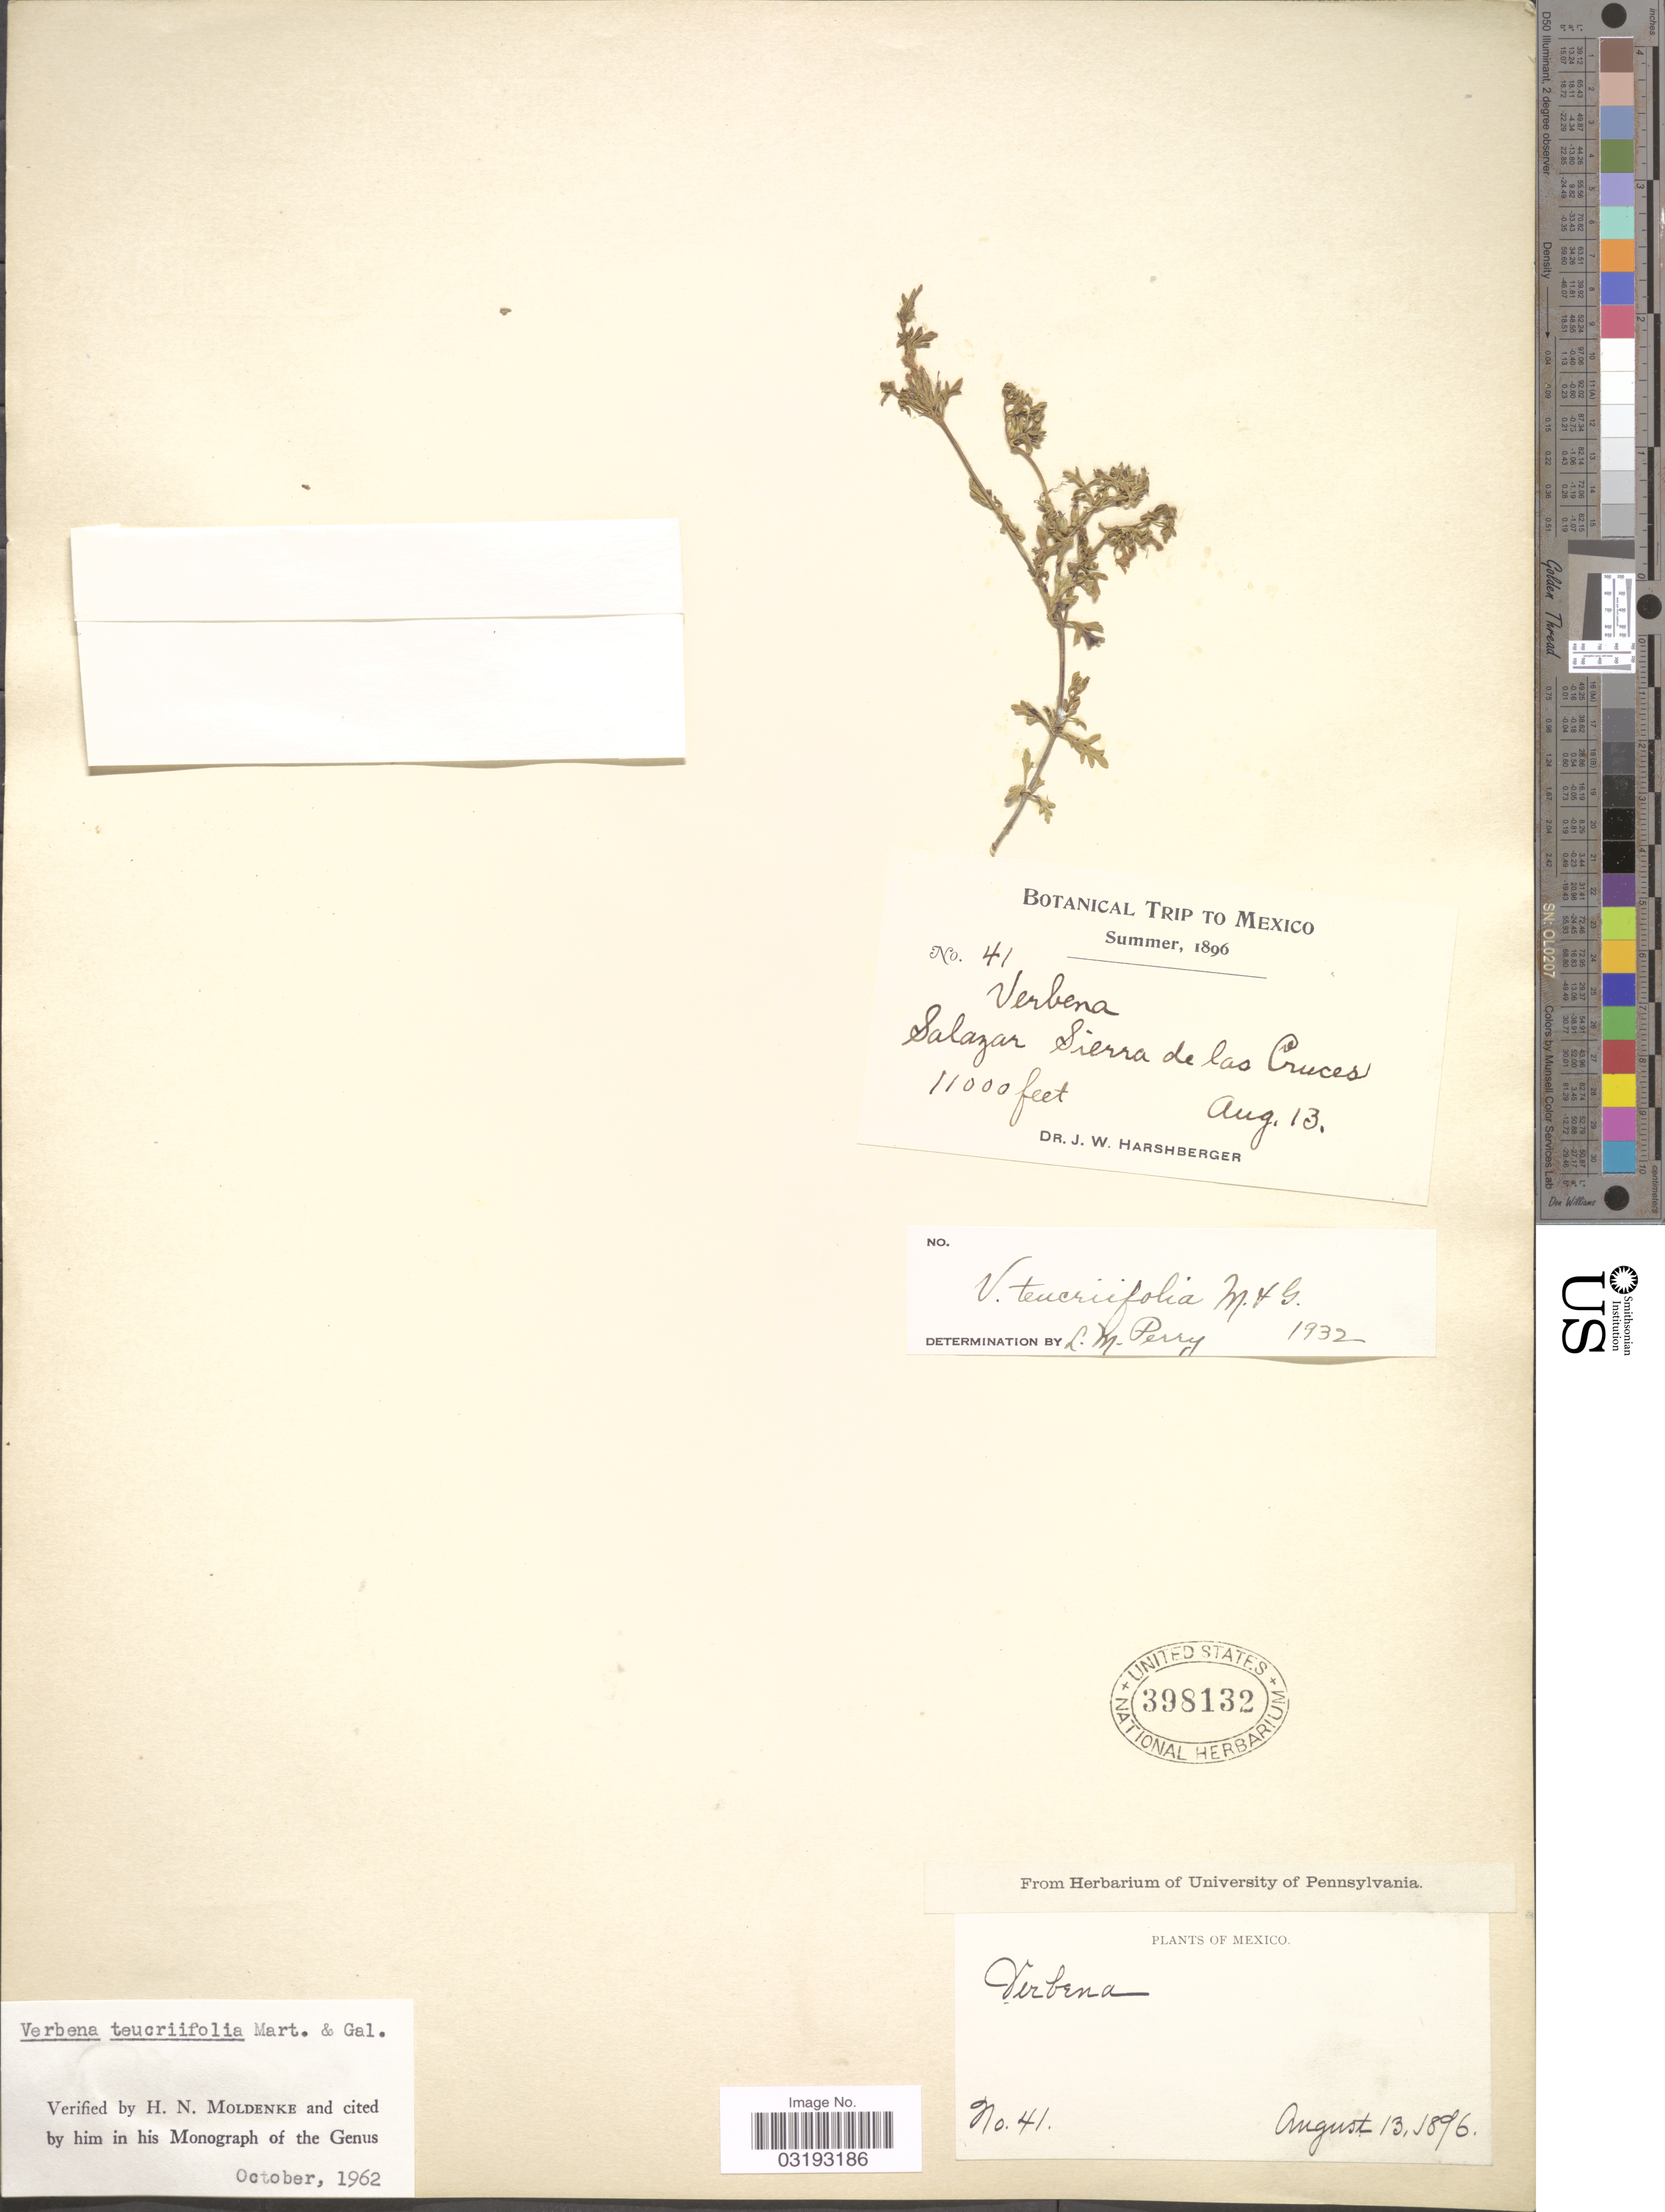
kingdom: Plantae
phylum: Tracheophyta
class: Magnoliopsida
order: Lamiales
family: Verbenaceae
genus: Verbena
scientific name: Verbena teucriifolia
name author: M. Martens & Galeotti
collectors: J. W. Harshberger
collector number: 41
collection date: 1896-08-13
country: Mexico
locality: Salazar Sierra de las Cruces.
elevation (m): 3353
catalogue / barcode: US 398132